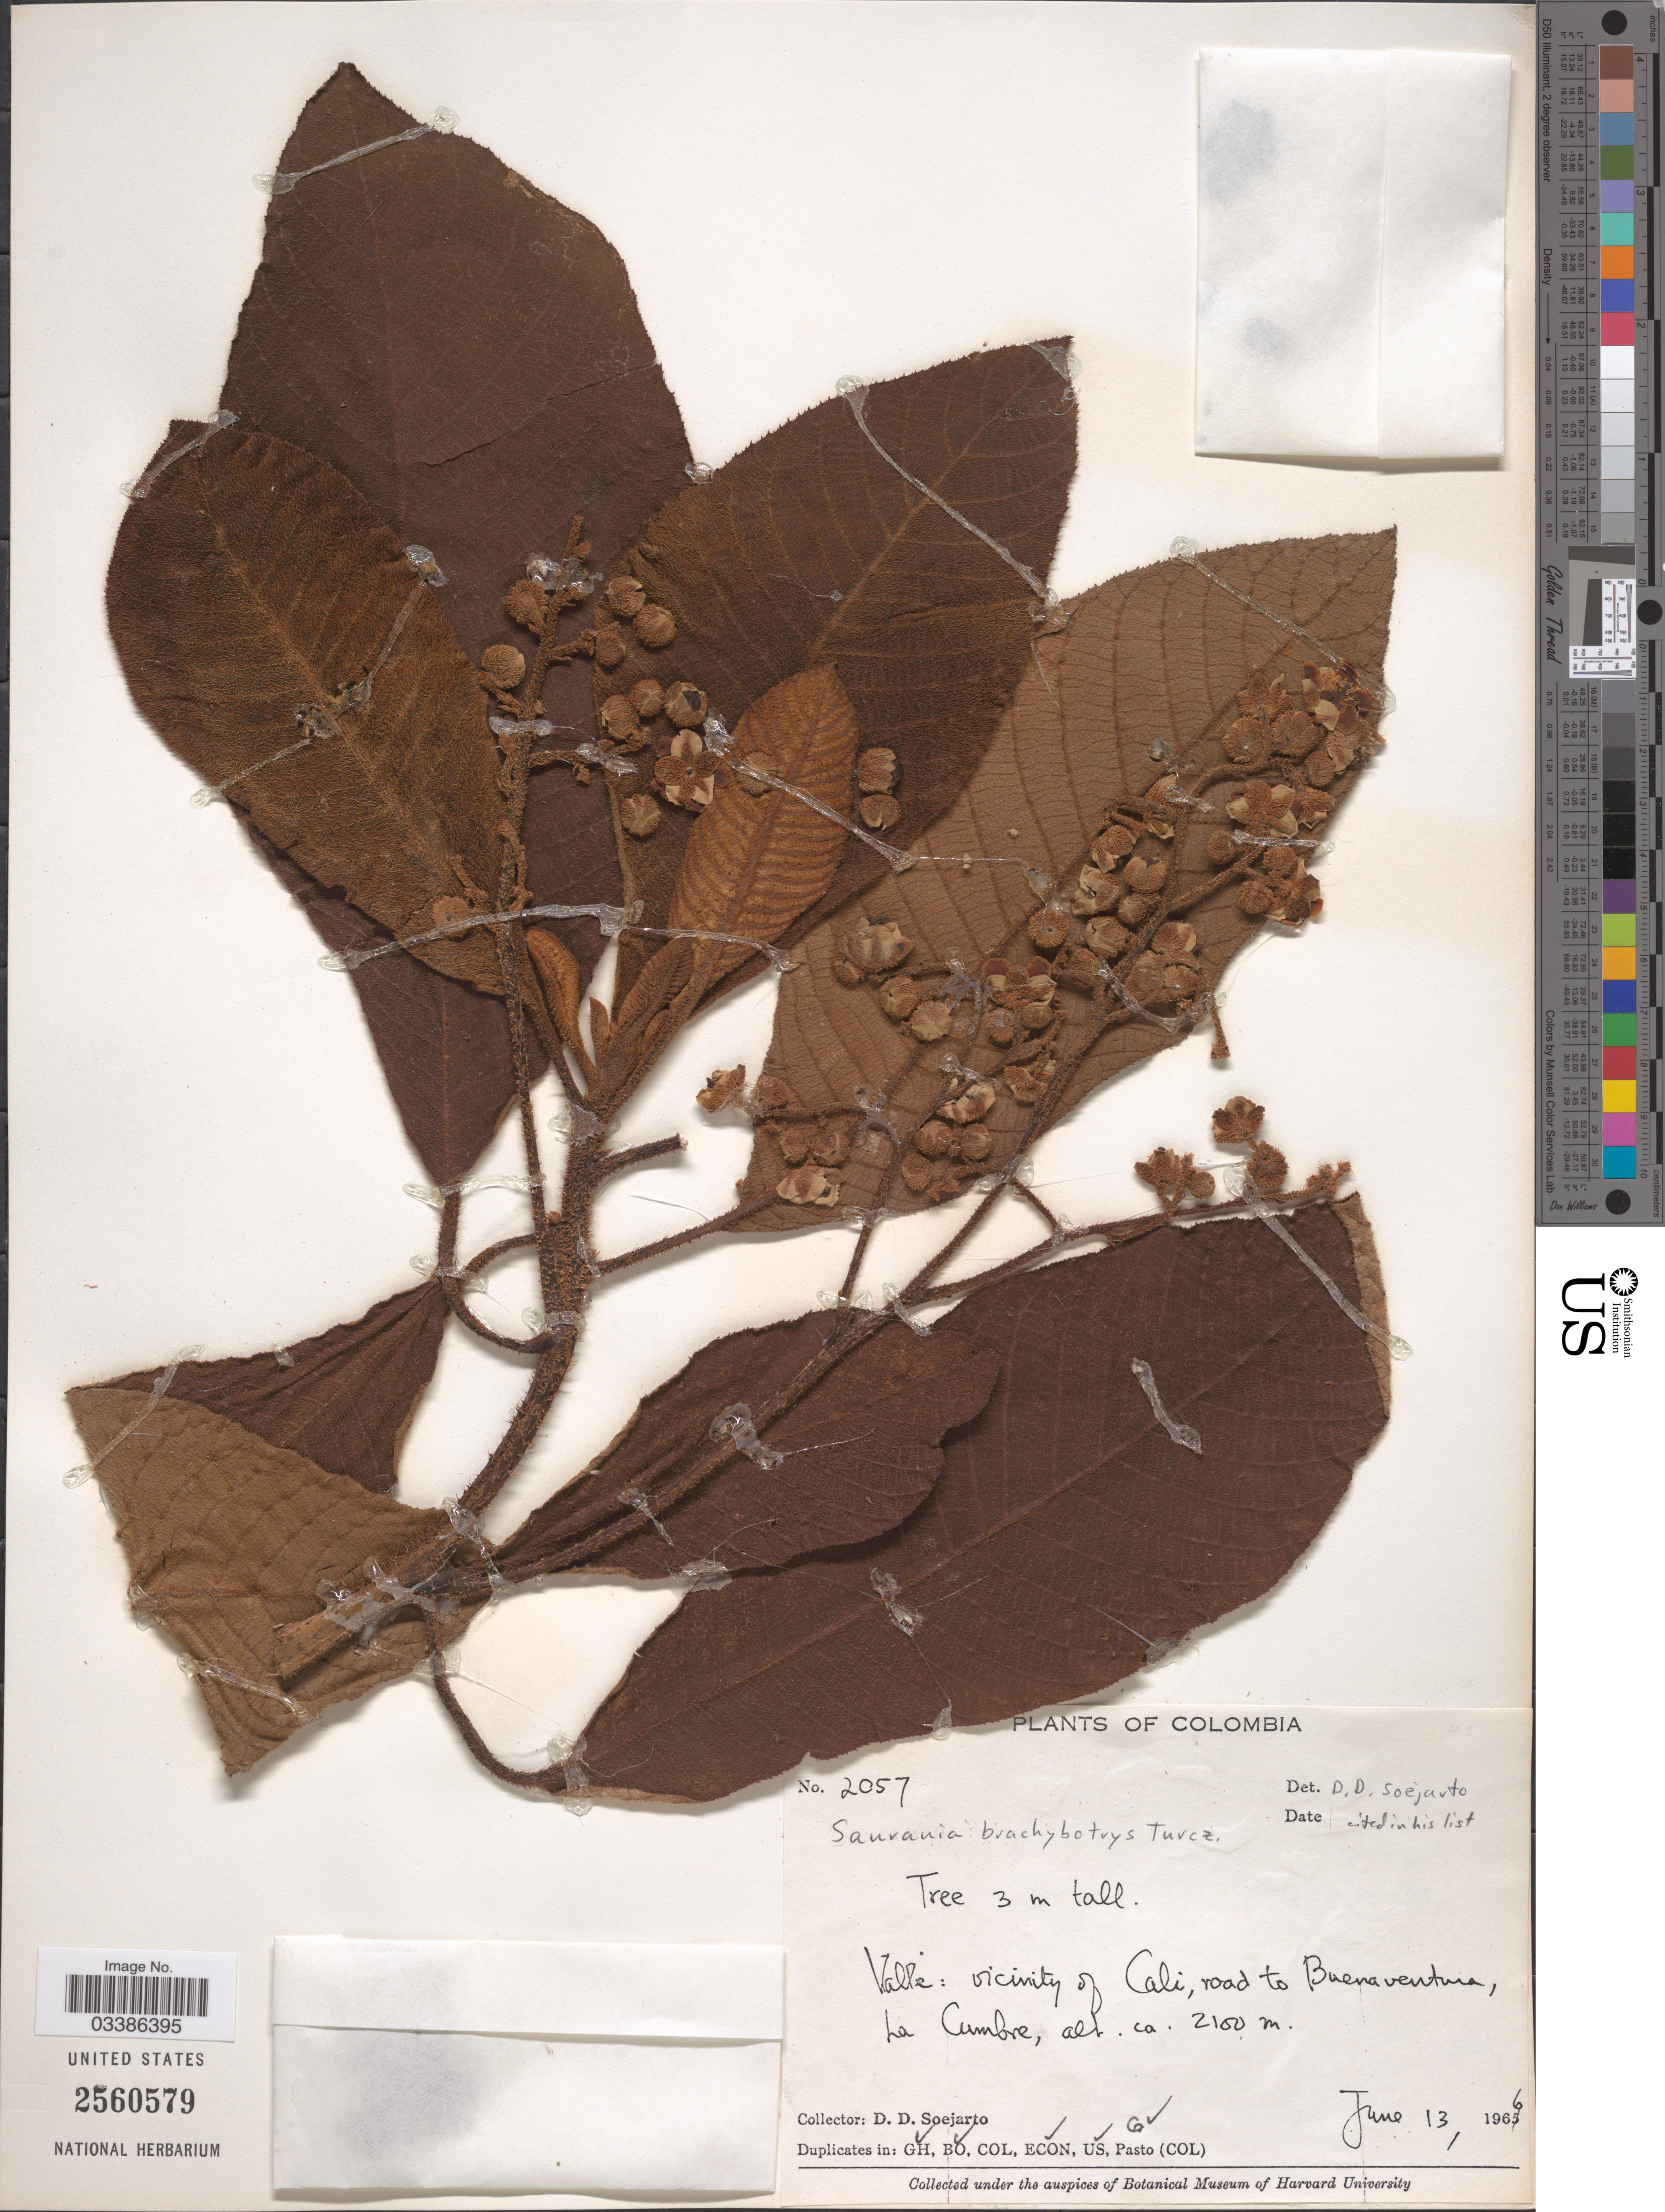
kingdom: Plantae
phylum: Tracheophyta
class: Magnoliopsida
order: Ericales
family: Actinidiaceae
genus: Saurauia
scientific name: Saurauia brachybotrys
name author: Turcz.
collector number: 2057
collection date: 1966-06-13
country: Colombia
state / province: Valle del Cauca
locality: Valle: vicinity of Cali, road to Buenaventura, La Cumbre.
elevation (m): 2100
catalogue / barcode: US 2560579